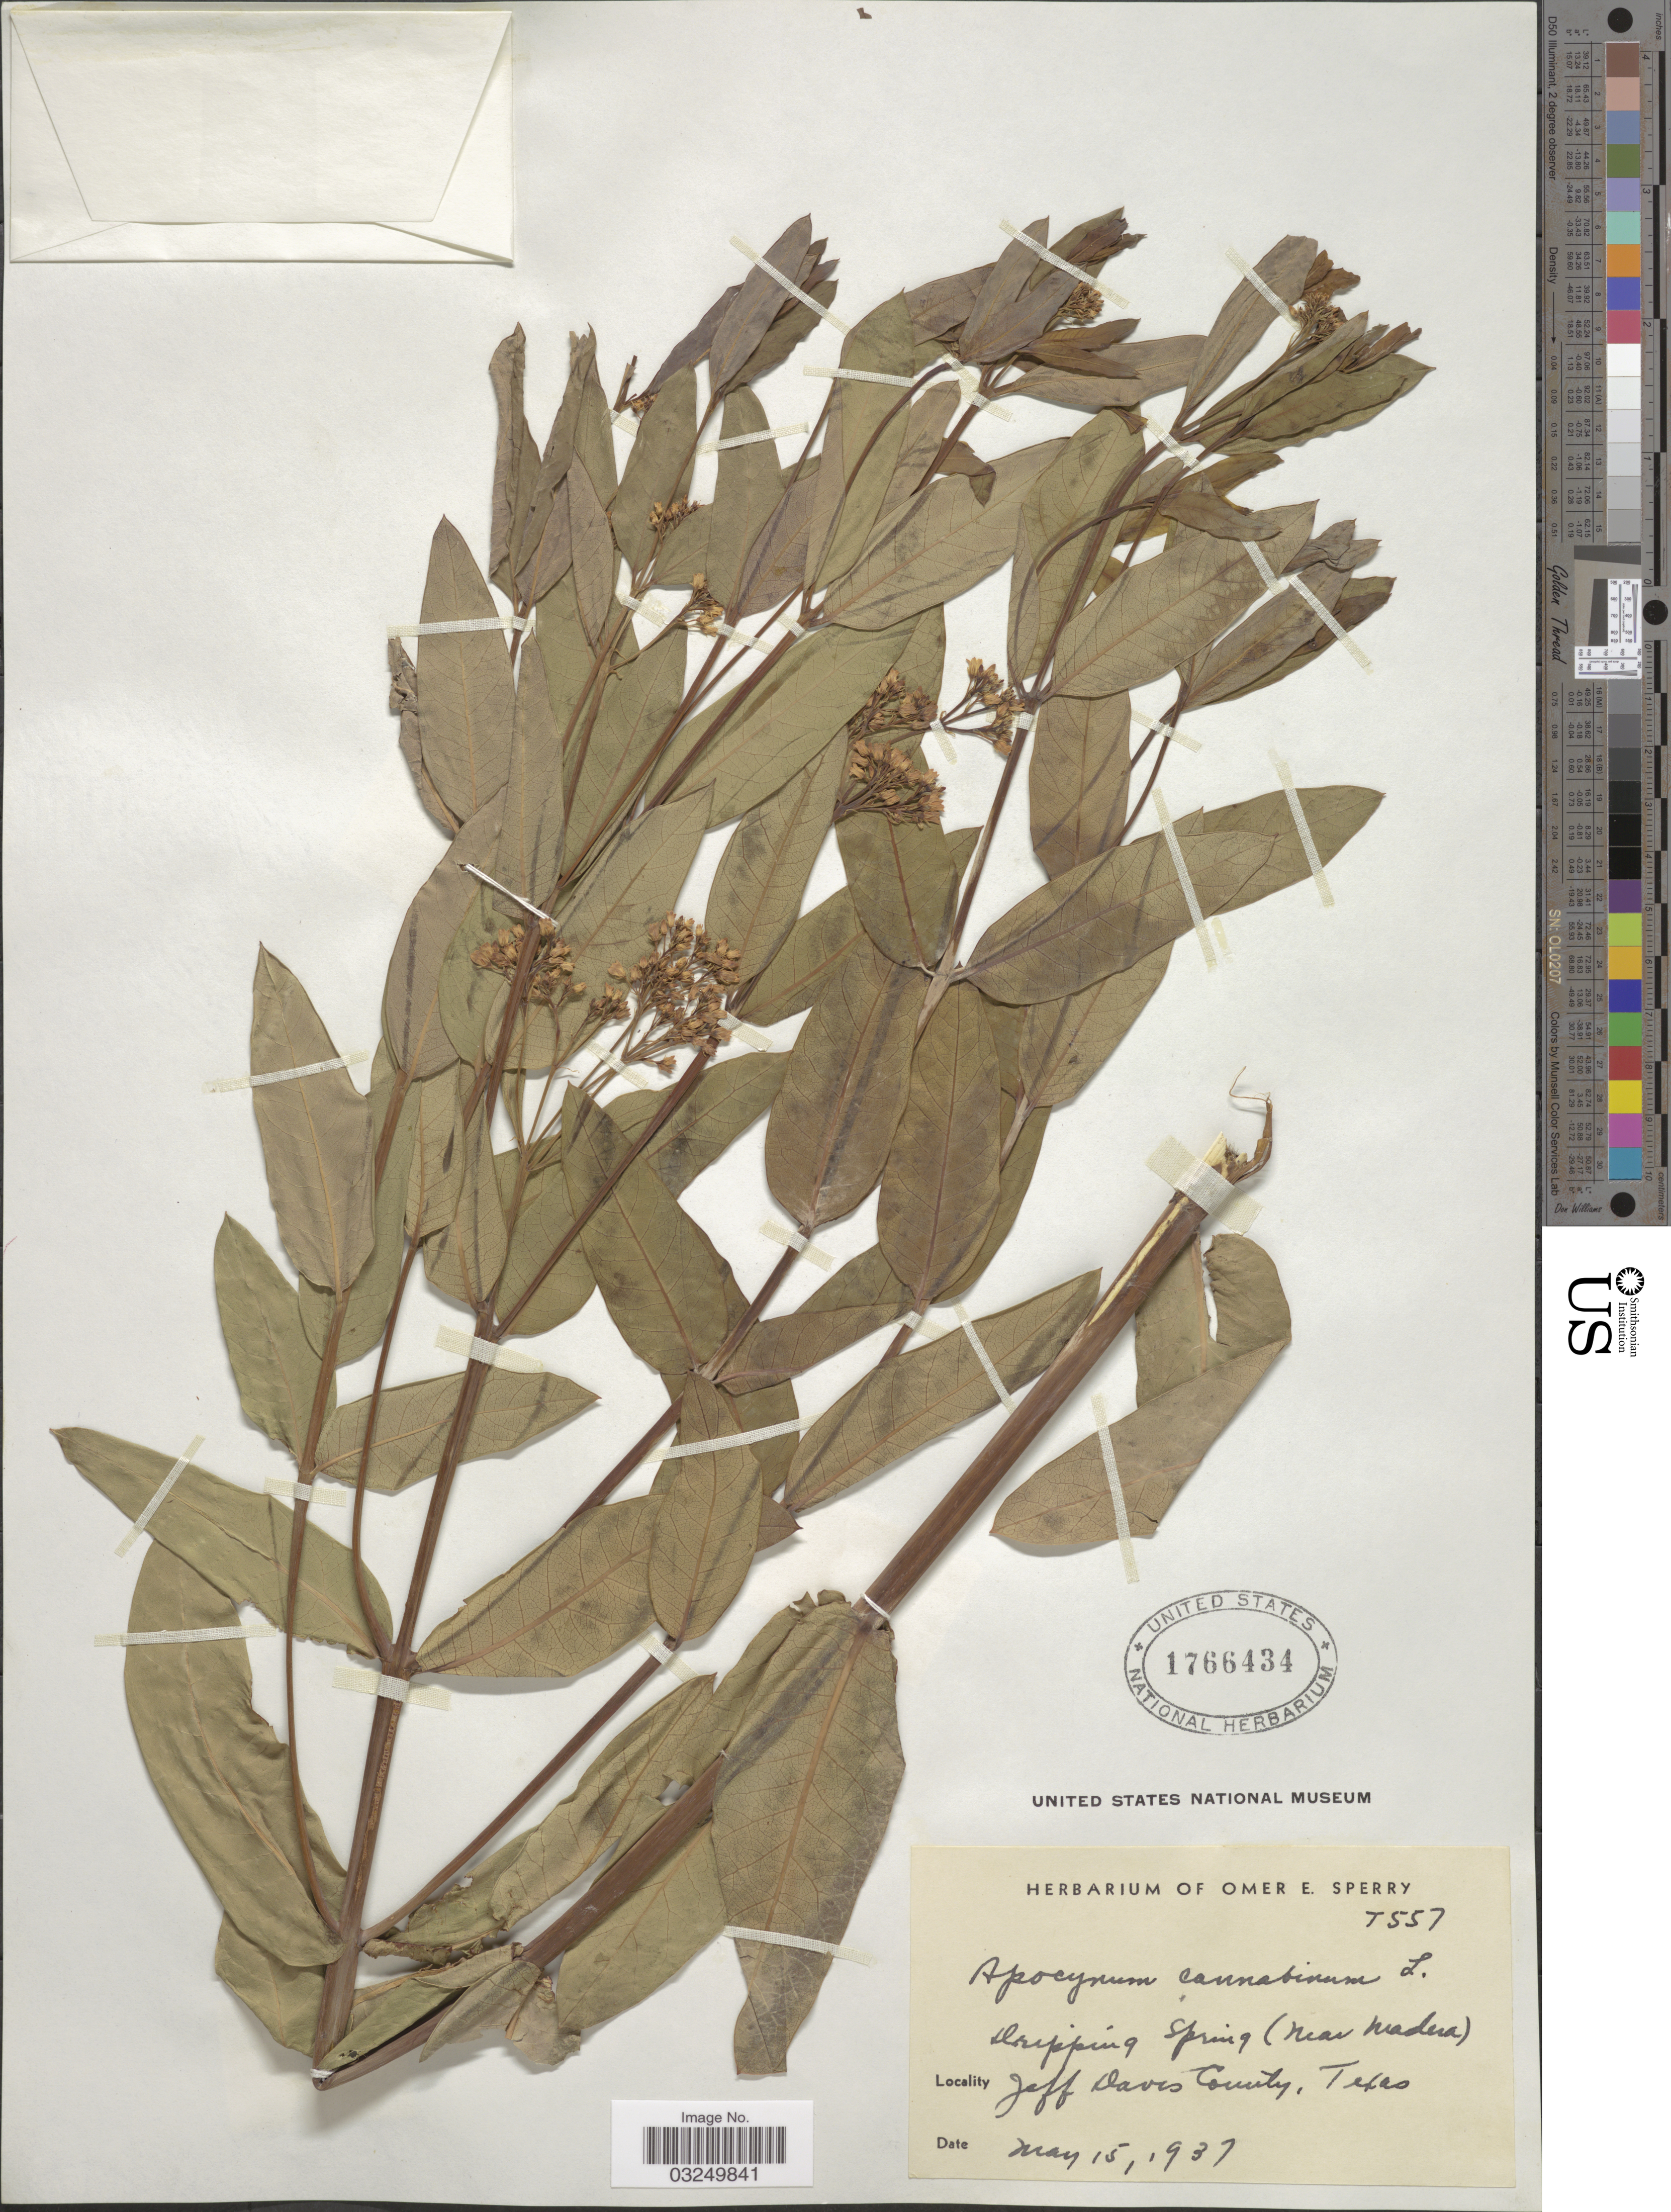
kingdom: Plantae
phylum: Tracheophyta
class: Magnoliopsida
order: Gentianales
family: Apocynaceae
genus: Apocynum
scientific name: Apocynum cannabinum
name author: L.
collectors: ex. herb. Omer E. Sperry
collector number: T557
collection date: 1937-05-15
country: United States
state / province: Texas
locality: Dripping Spring (Near Madera). Jeff Davis County.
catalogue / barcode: US 1766434